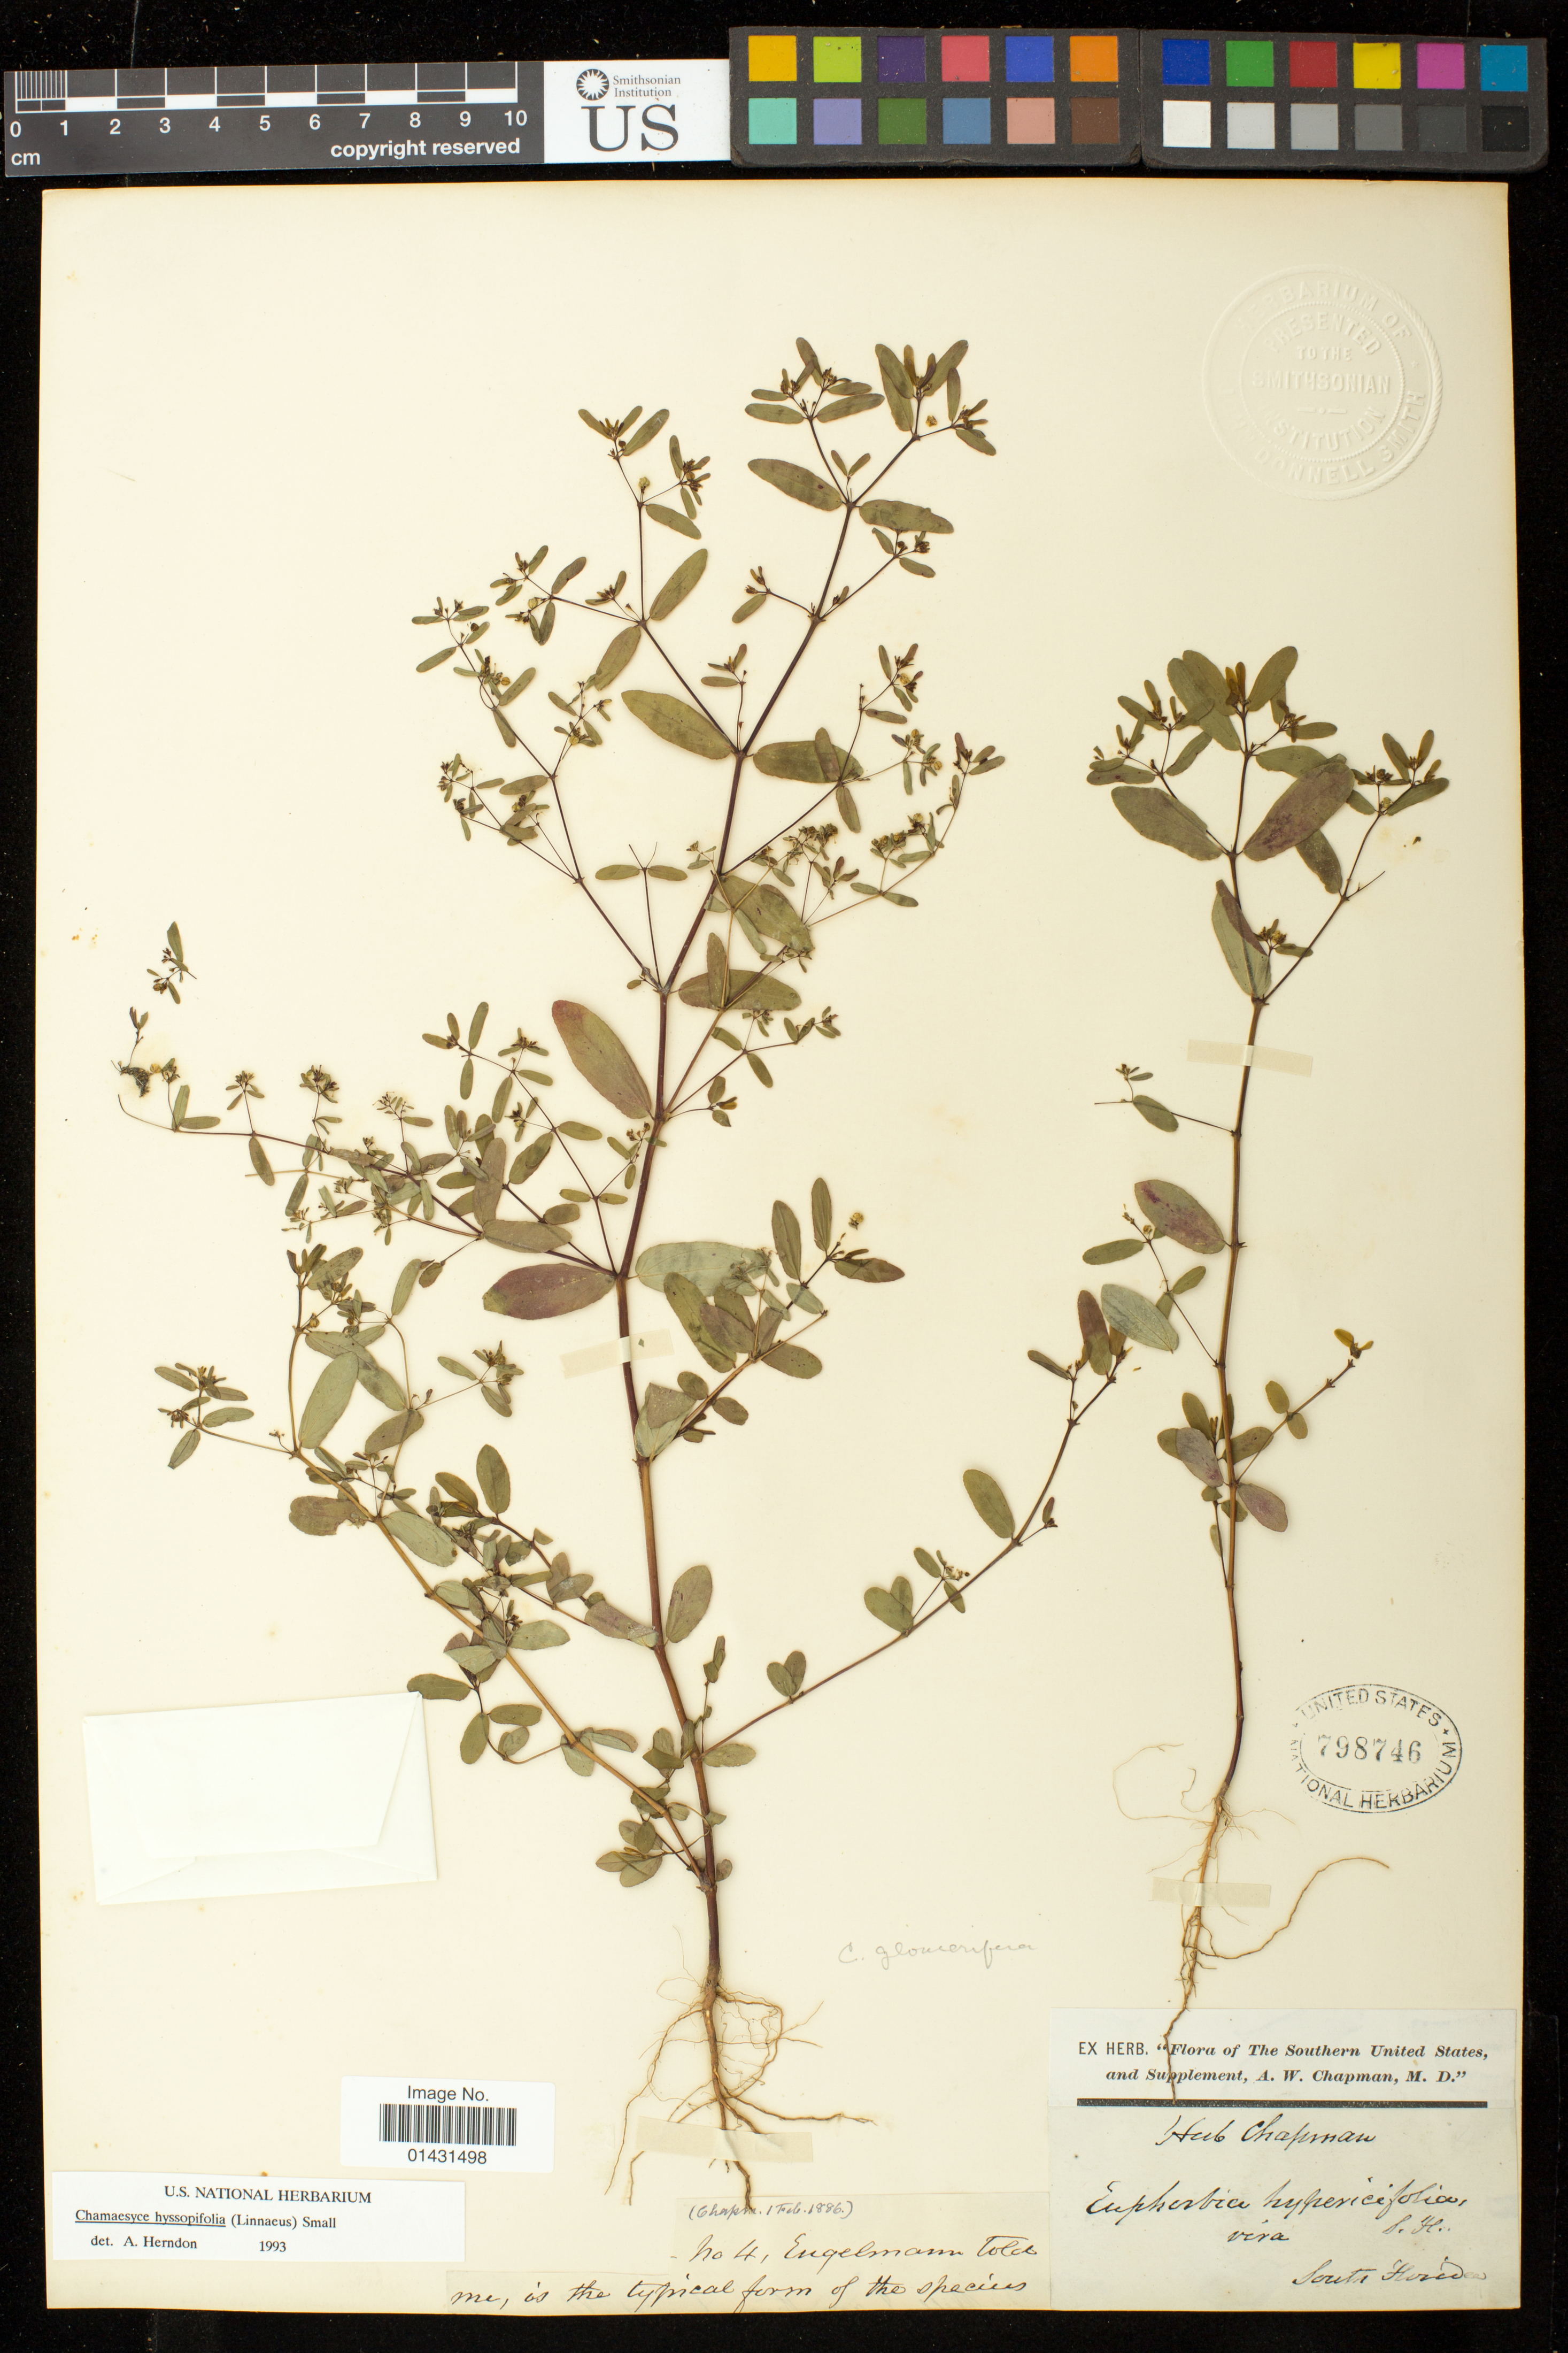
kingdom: Plantae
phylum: Tracheophyta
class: Magnoliopsida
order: Malpighiales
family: Euphorbiaceae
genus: Euphorbia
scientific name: Euphorbia hyssopifolia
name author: L.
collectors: A. W. Chapman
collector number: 4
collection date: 1886-02-01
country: United States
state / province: Florida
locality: South Florida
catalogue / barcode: US 798746